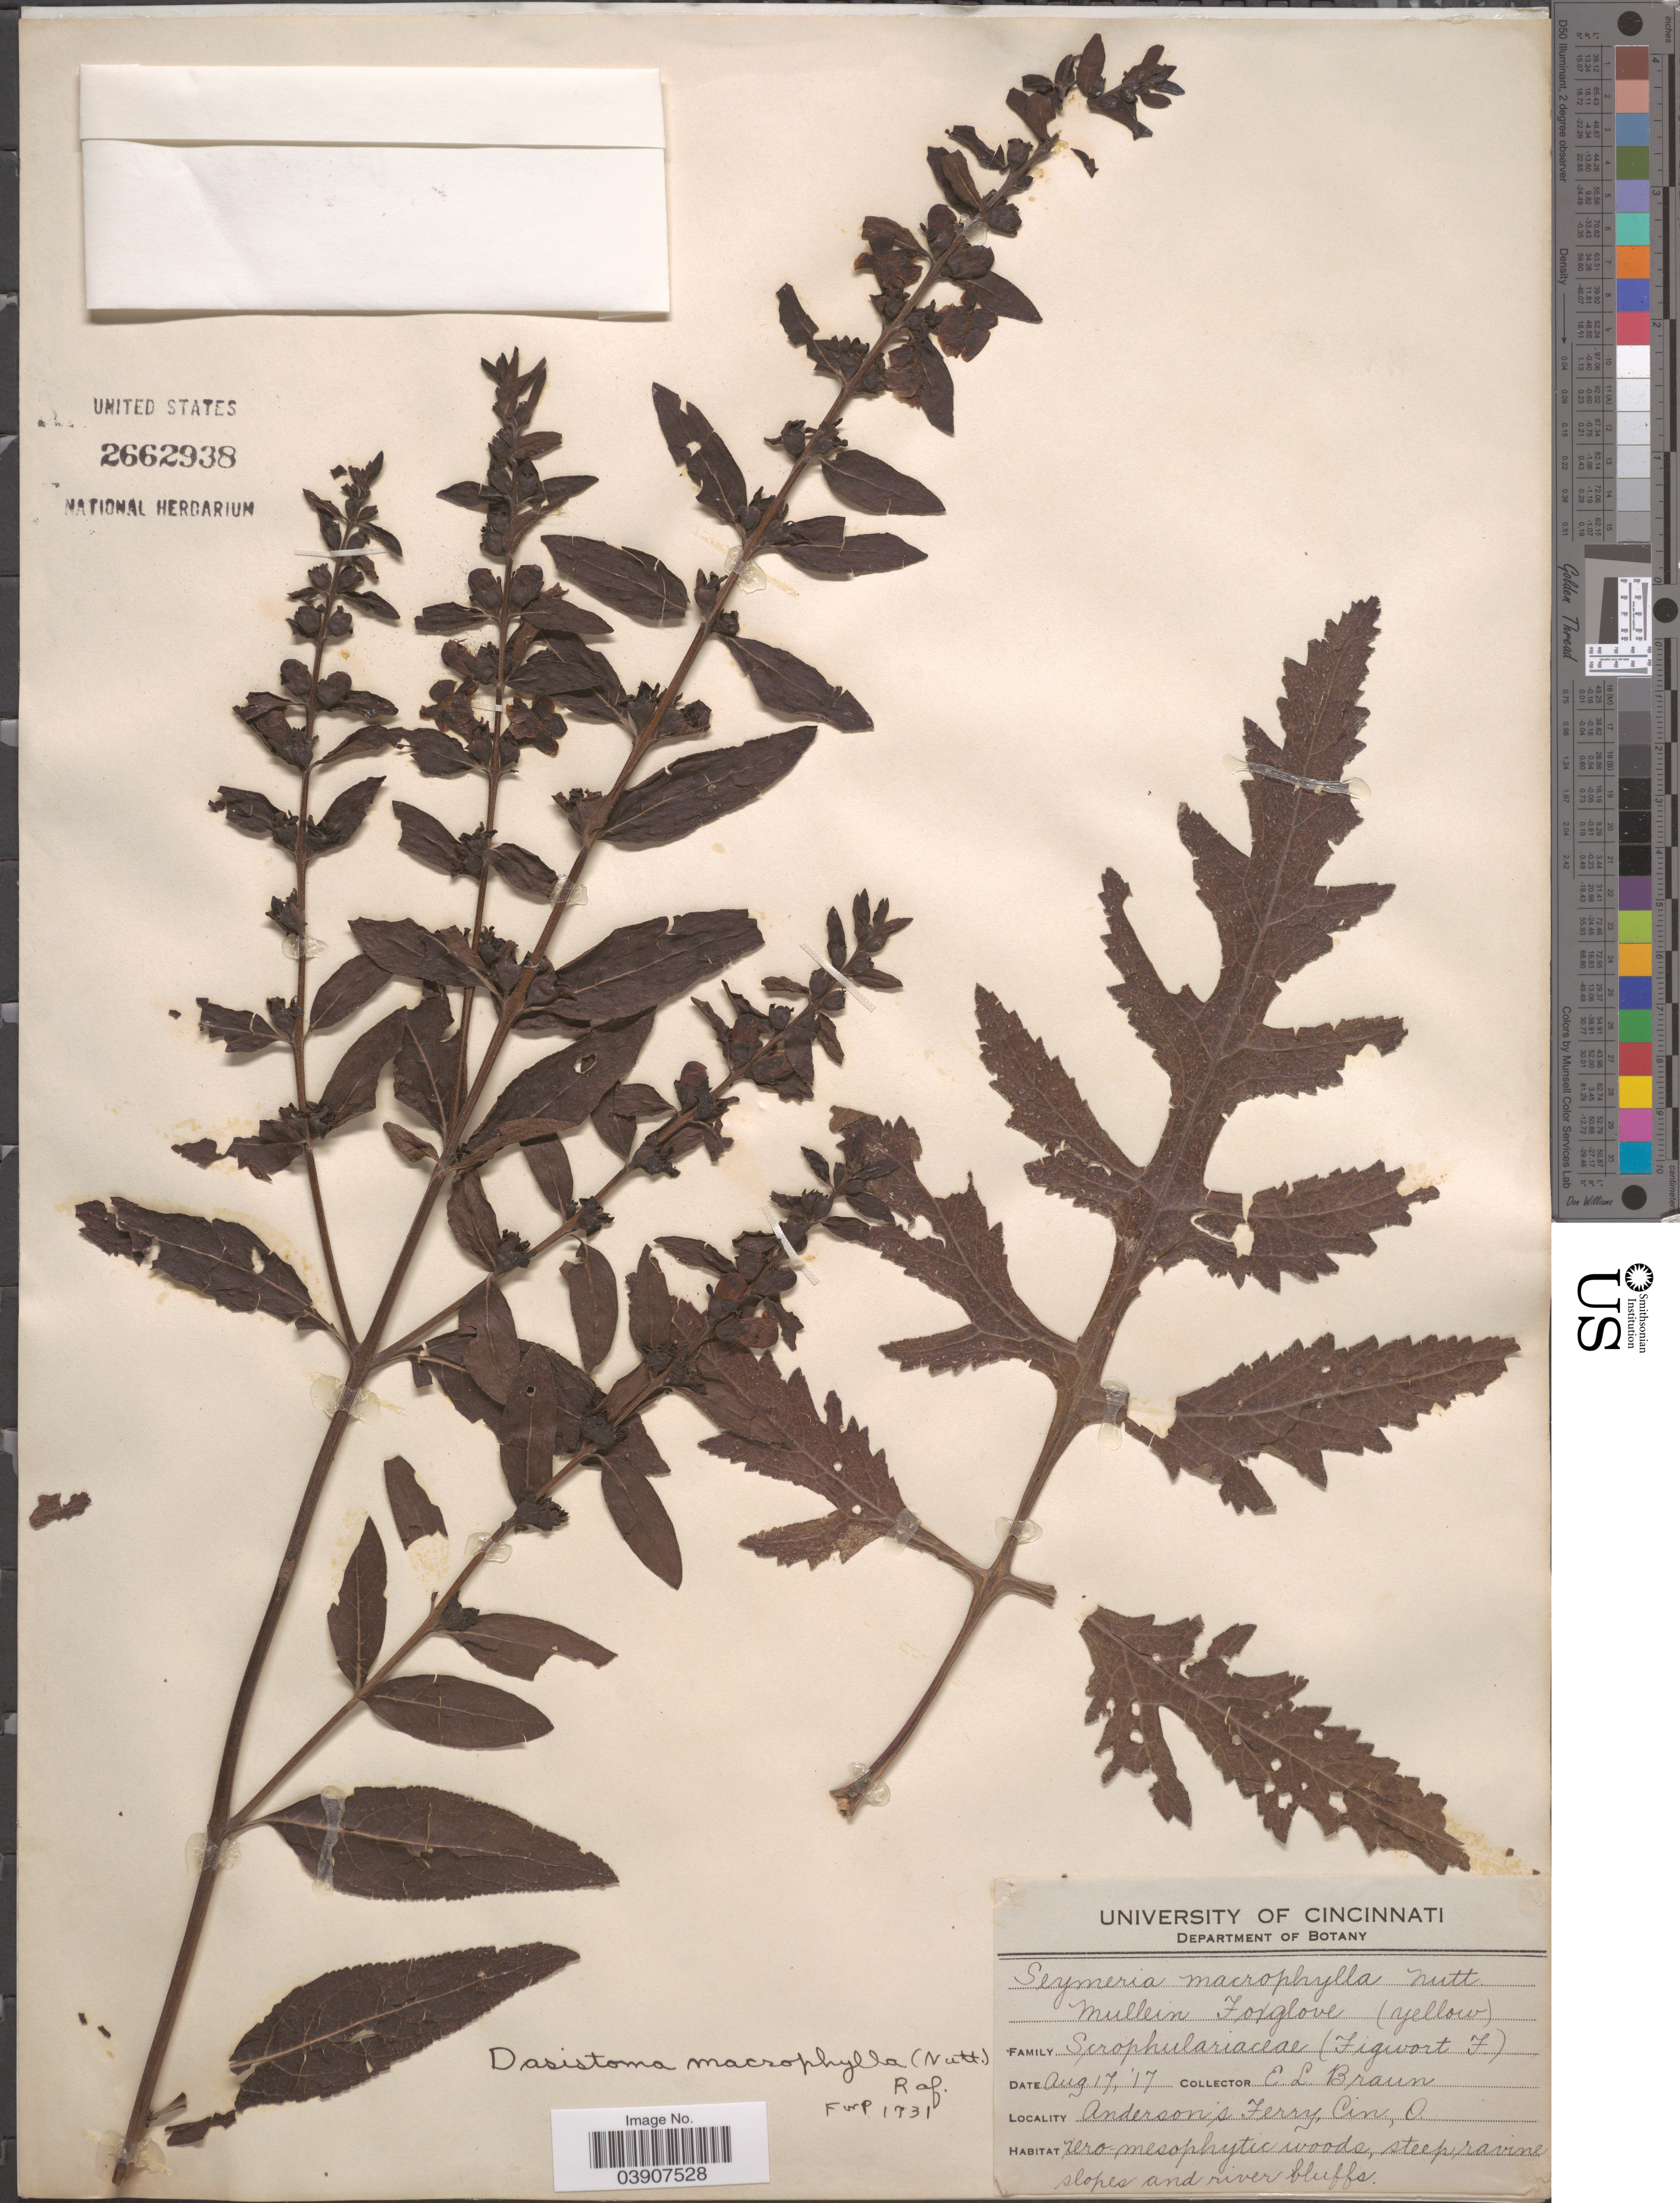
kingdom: Plantae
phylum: Tracheophyta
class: Magnoliopsida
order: Lamiales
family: Orobanchaceae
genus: Dasistoma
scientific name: Dasistoma macrophylla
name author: (Nutt.) Raf.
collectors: E. L. Braun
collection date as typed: Transcribed d/m/y: 17/8/17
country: United States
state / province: Ohio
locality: Anderson's Ferry, Cin.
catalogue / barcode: US 2662938